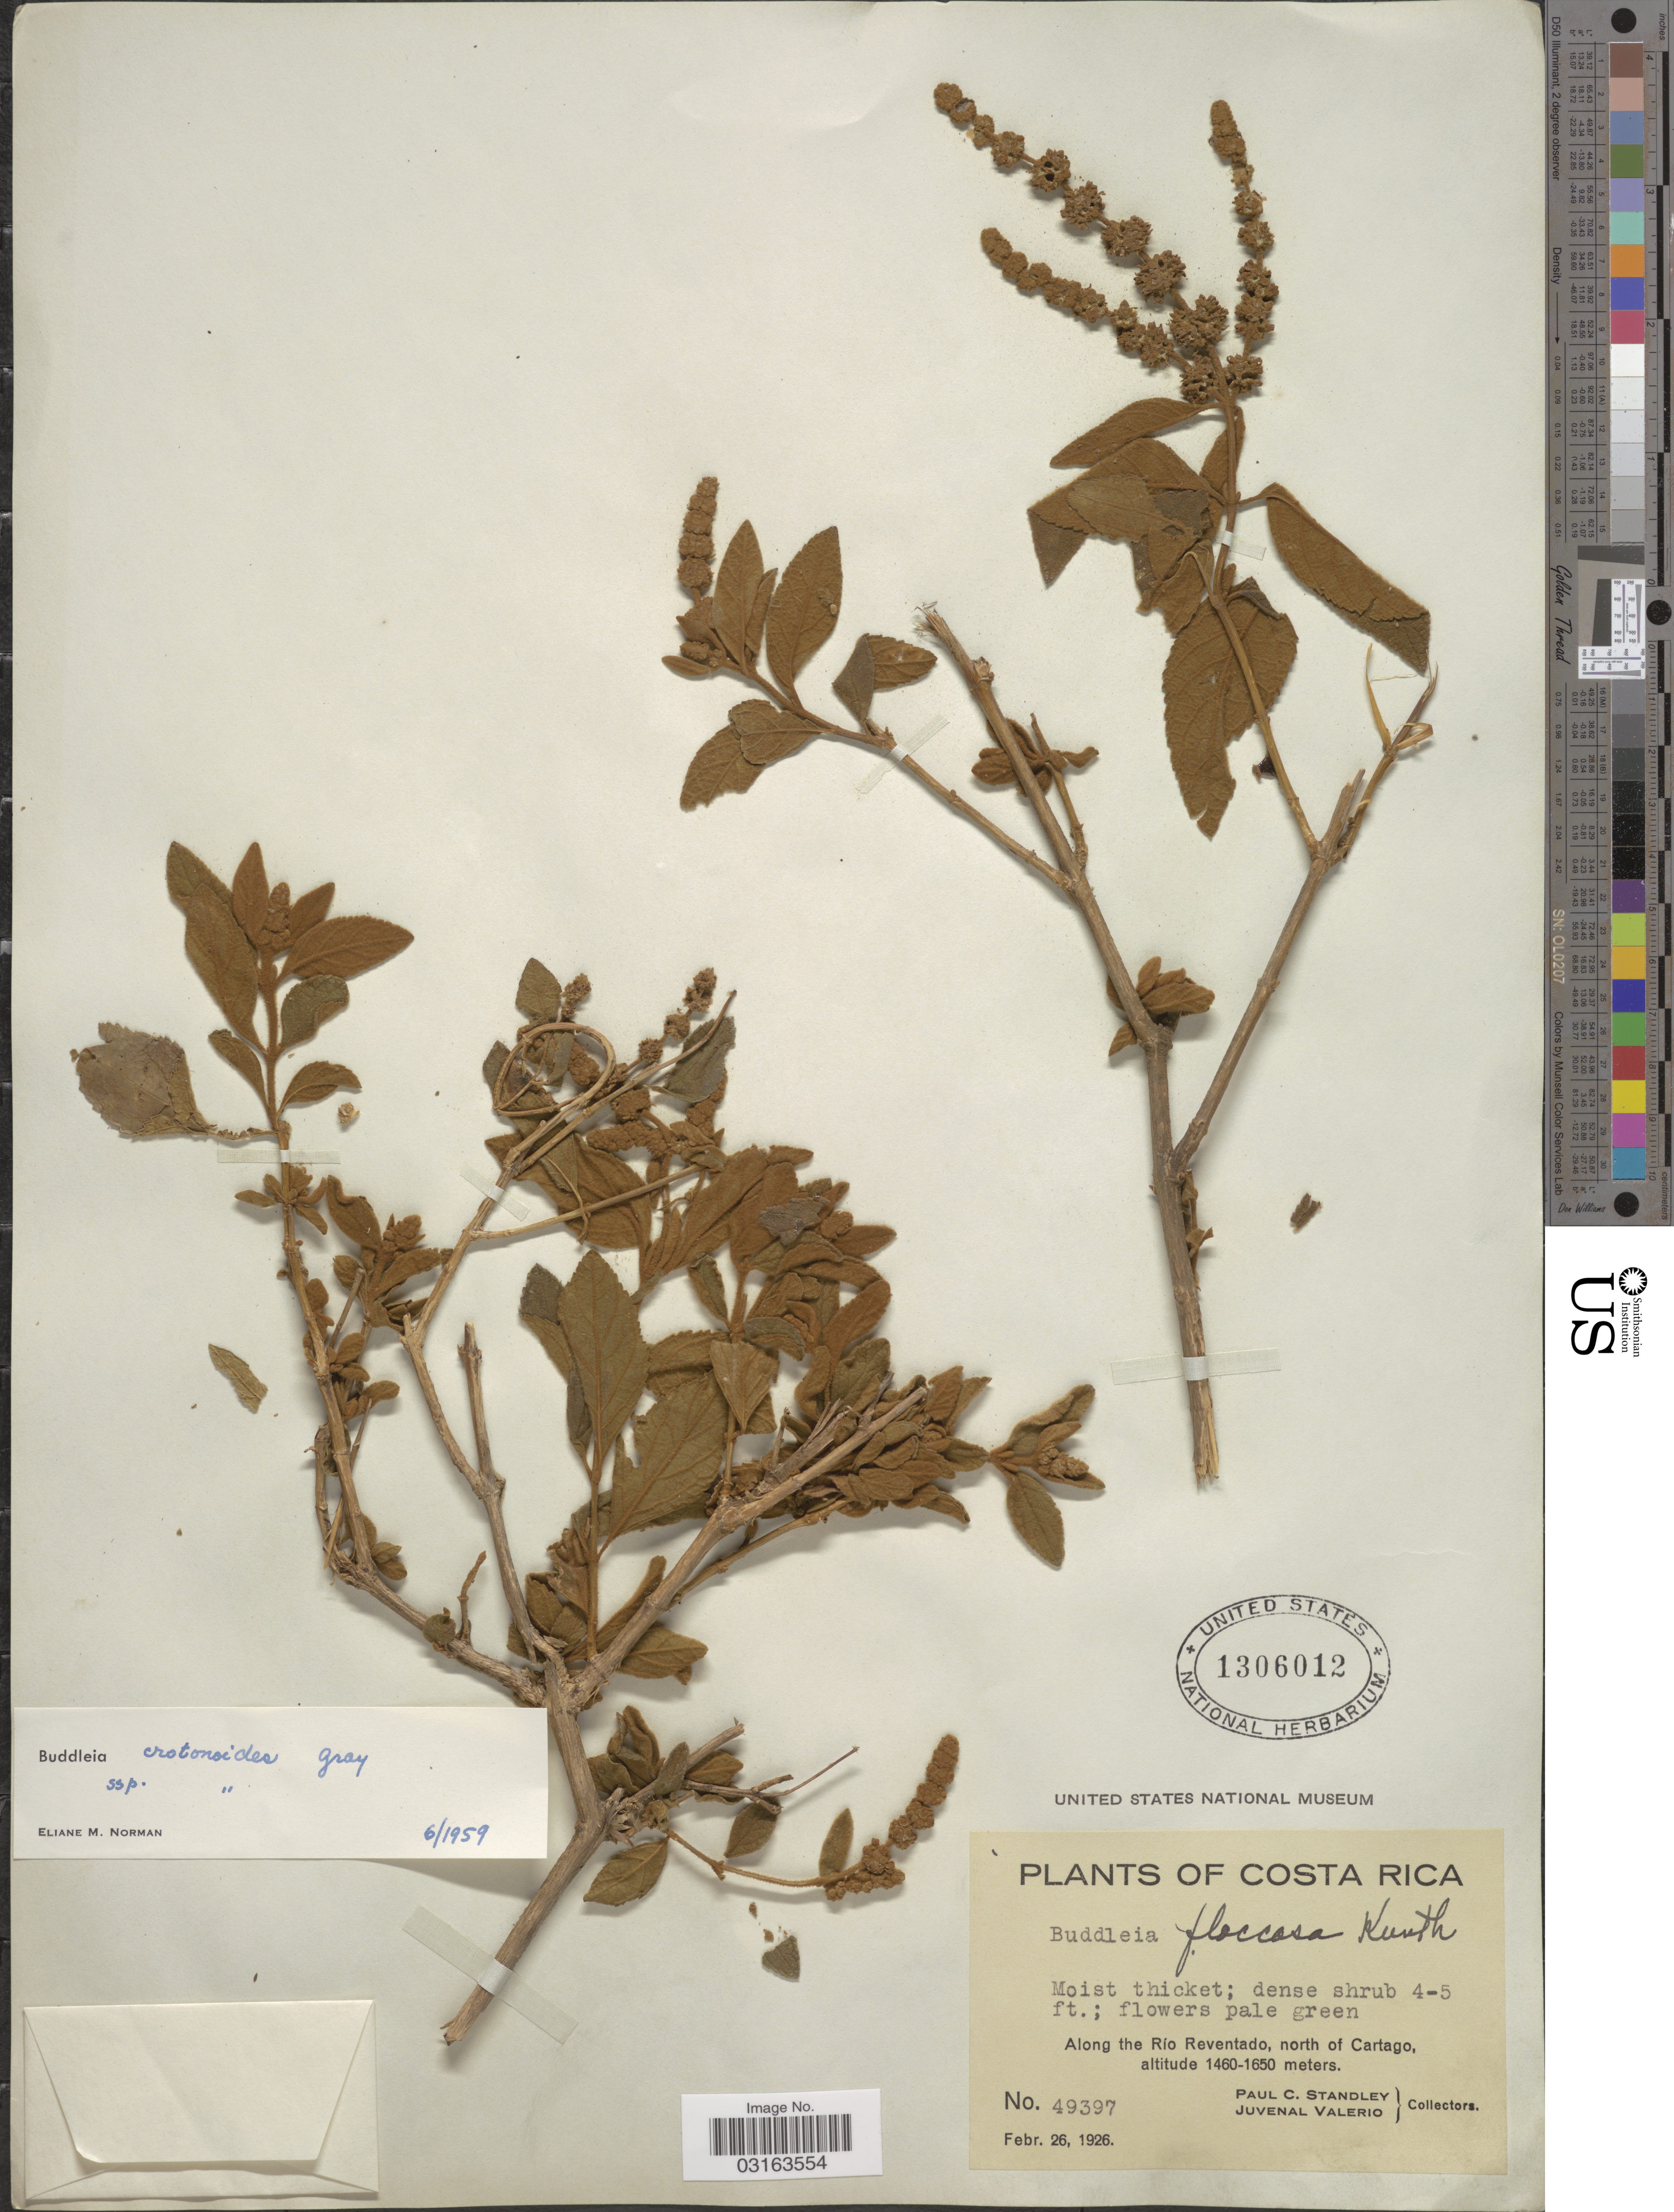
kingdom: Plantae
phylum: Tracheophyta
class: Magnoliopsida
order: Lamiales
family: Scrophulariaceae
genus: Buddleja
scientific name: Buddleja crotonoides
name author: A. Gray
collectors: P. C. Standley & J. Valerio R.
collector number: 49397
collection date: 1926-02-26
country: Costa Rica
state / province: Cartago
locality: Along the Río Reventado, north of Cartago.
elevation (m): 1460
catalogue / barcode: US 1306012